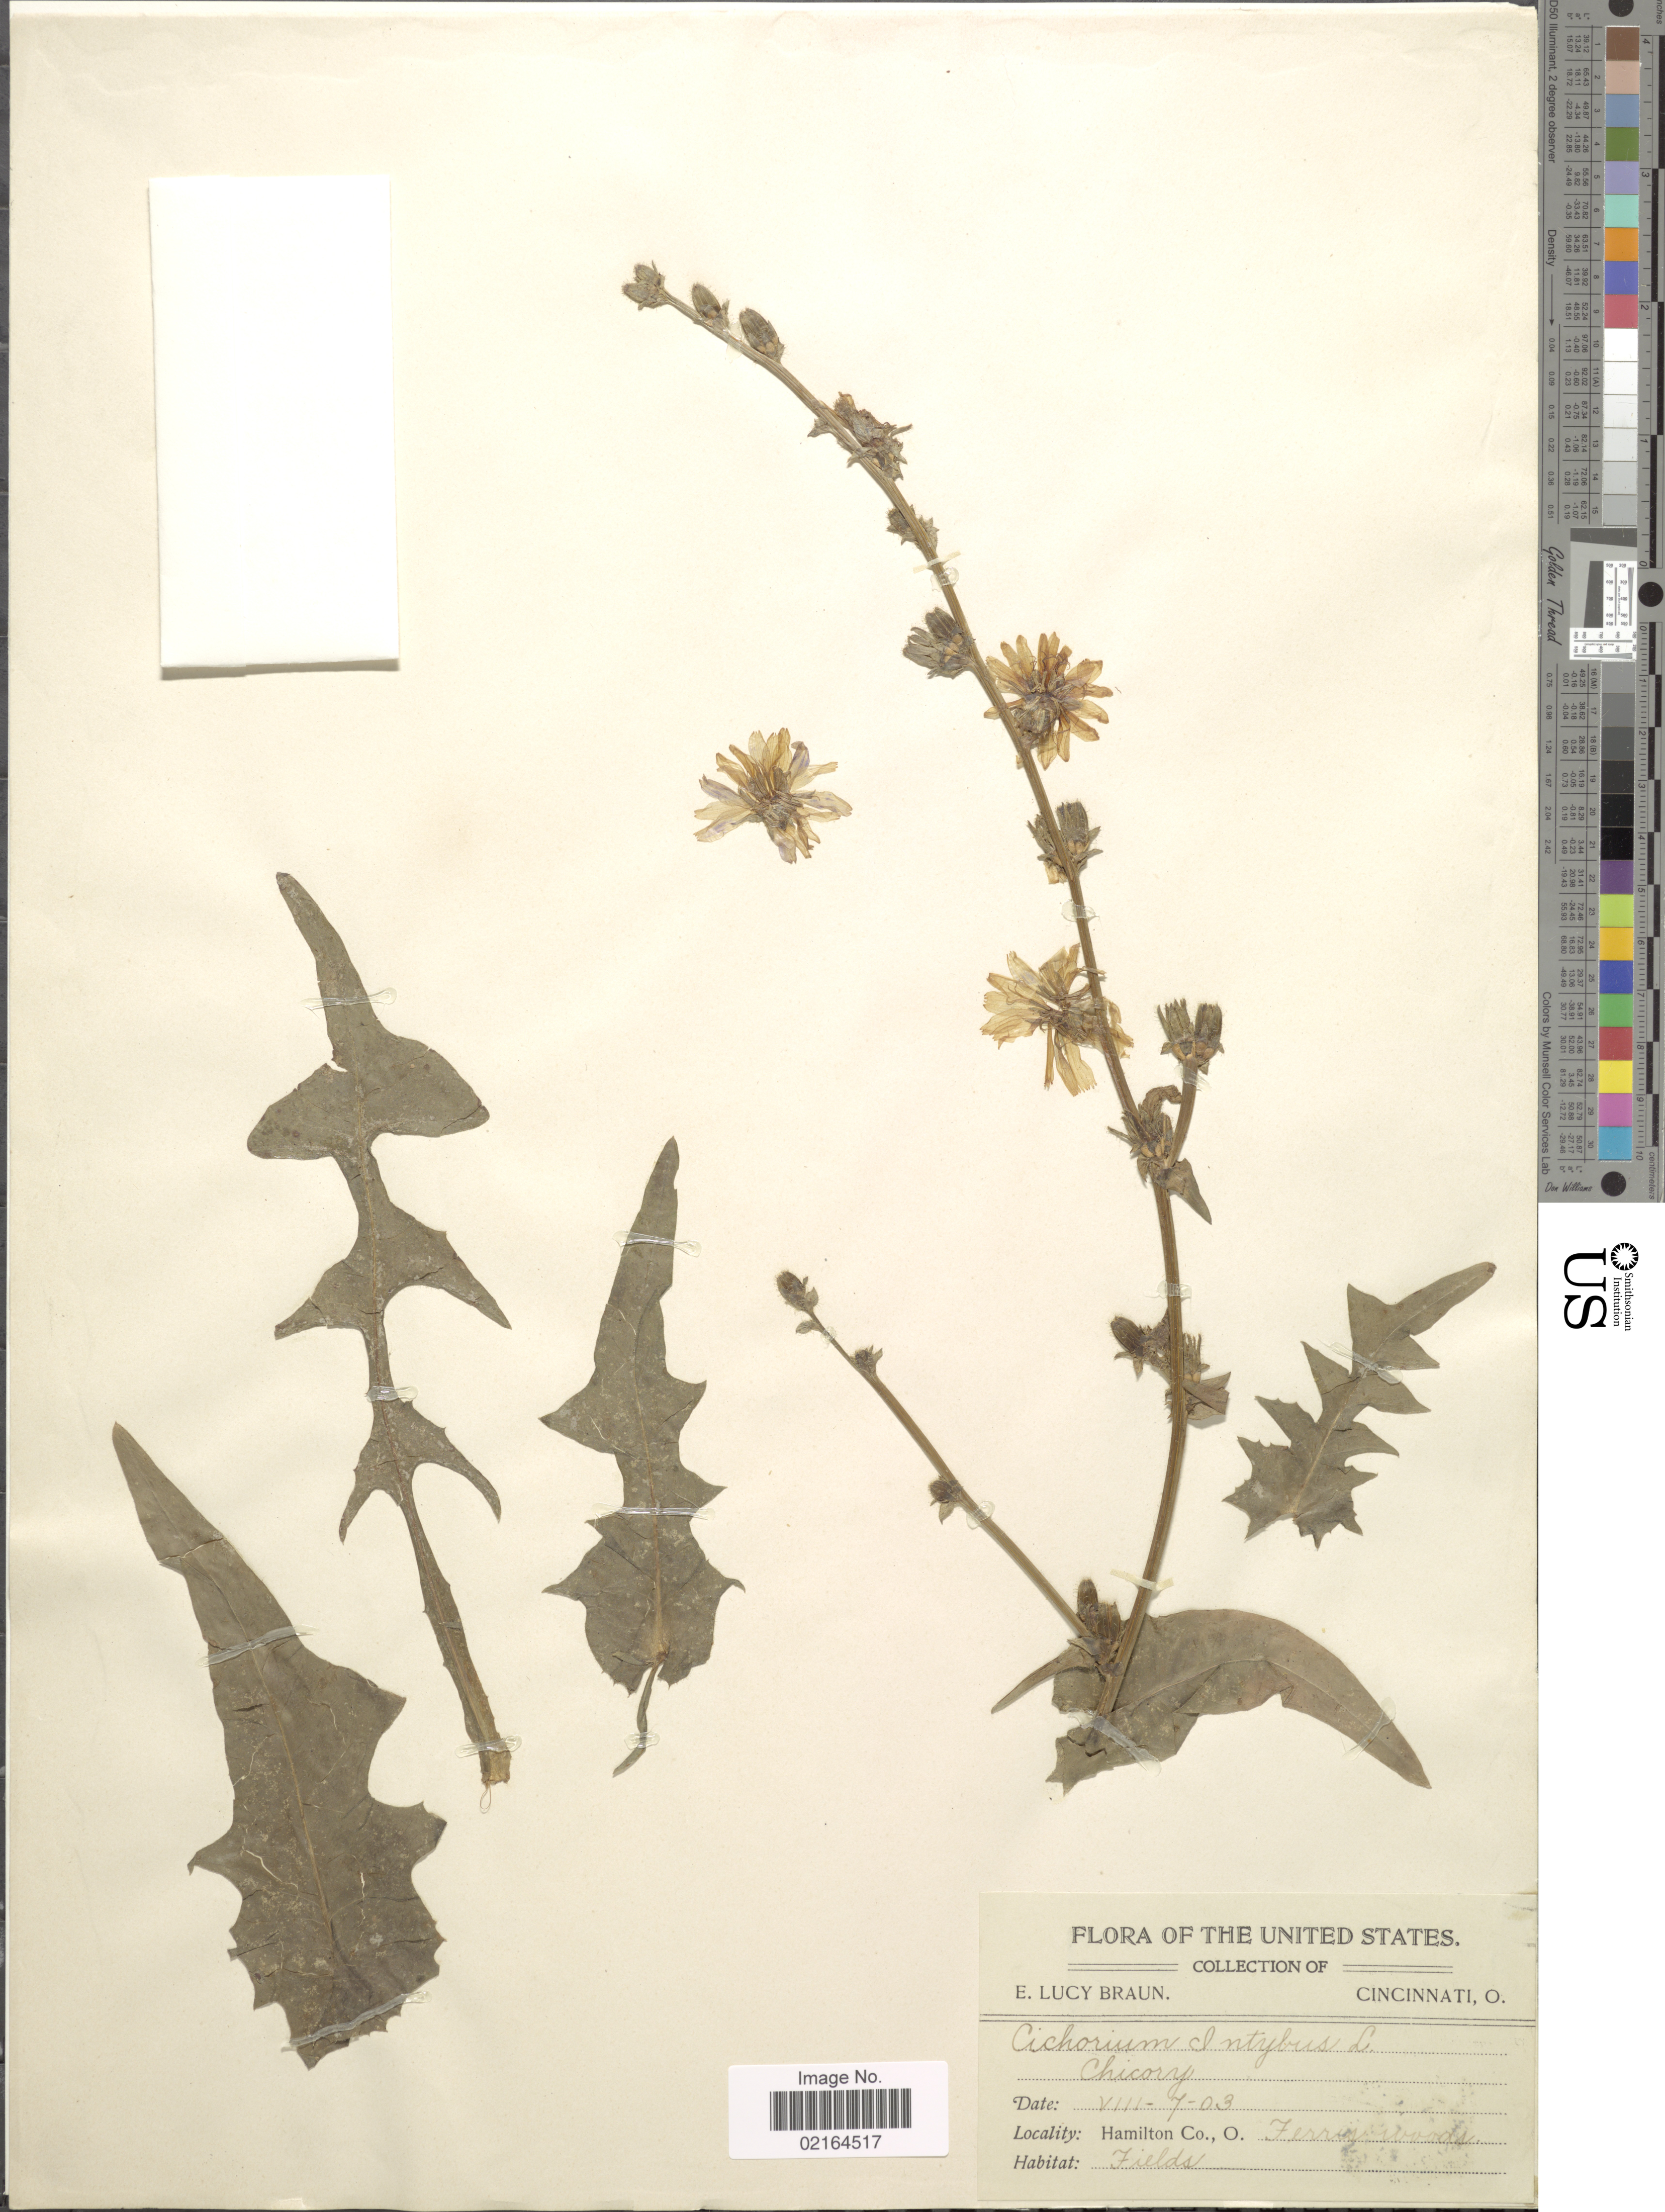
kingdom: Plantae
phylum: Tracheophyta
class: Magnoliopsida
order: Asterales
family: Asteraceae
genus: Cichorium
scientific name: Cichorium intybus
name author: L.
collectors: E. L. Braun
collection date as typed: Transcribed d/m/y: 7/8/03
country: United States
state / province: Ohio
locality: Hamilton Co., O., Ferry woods